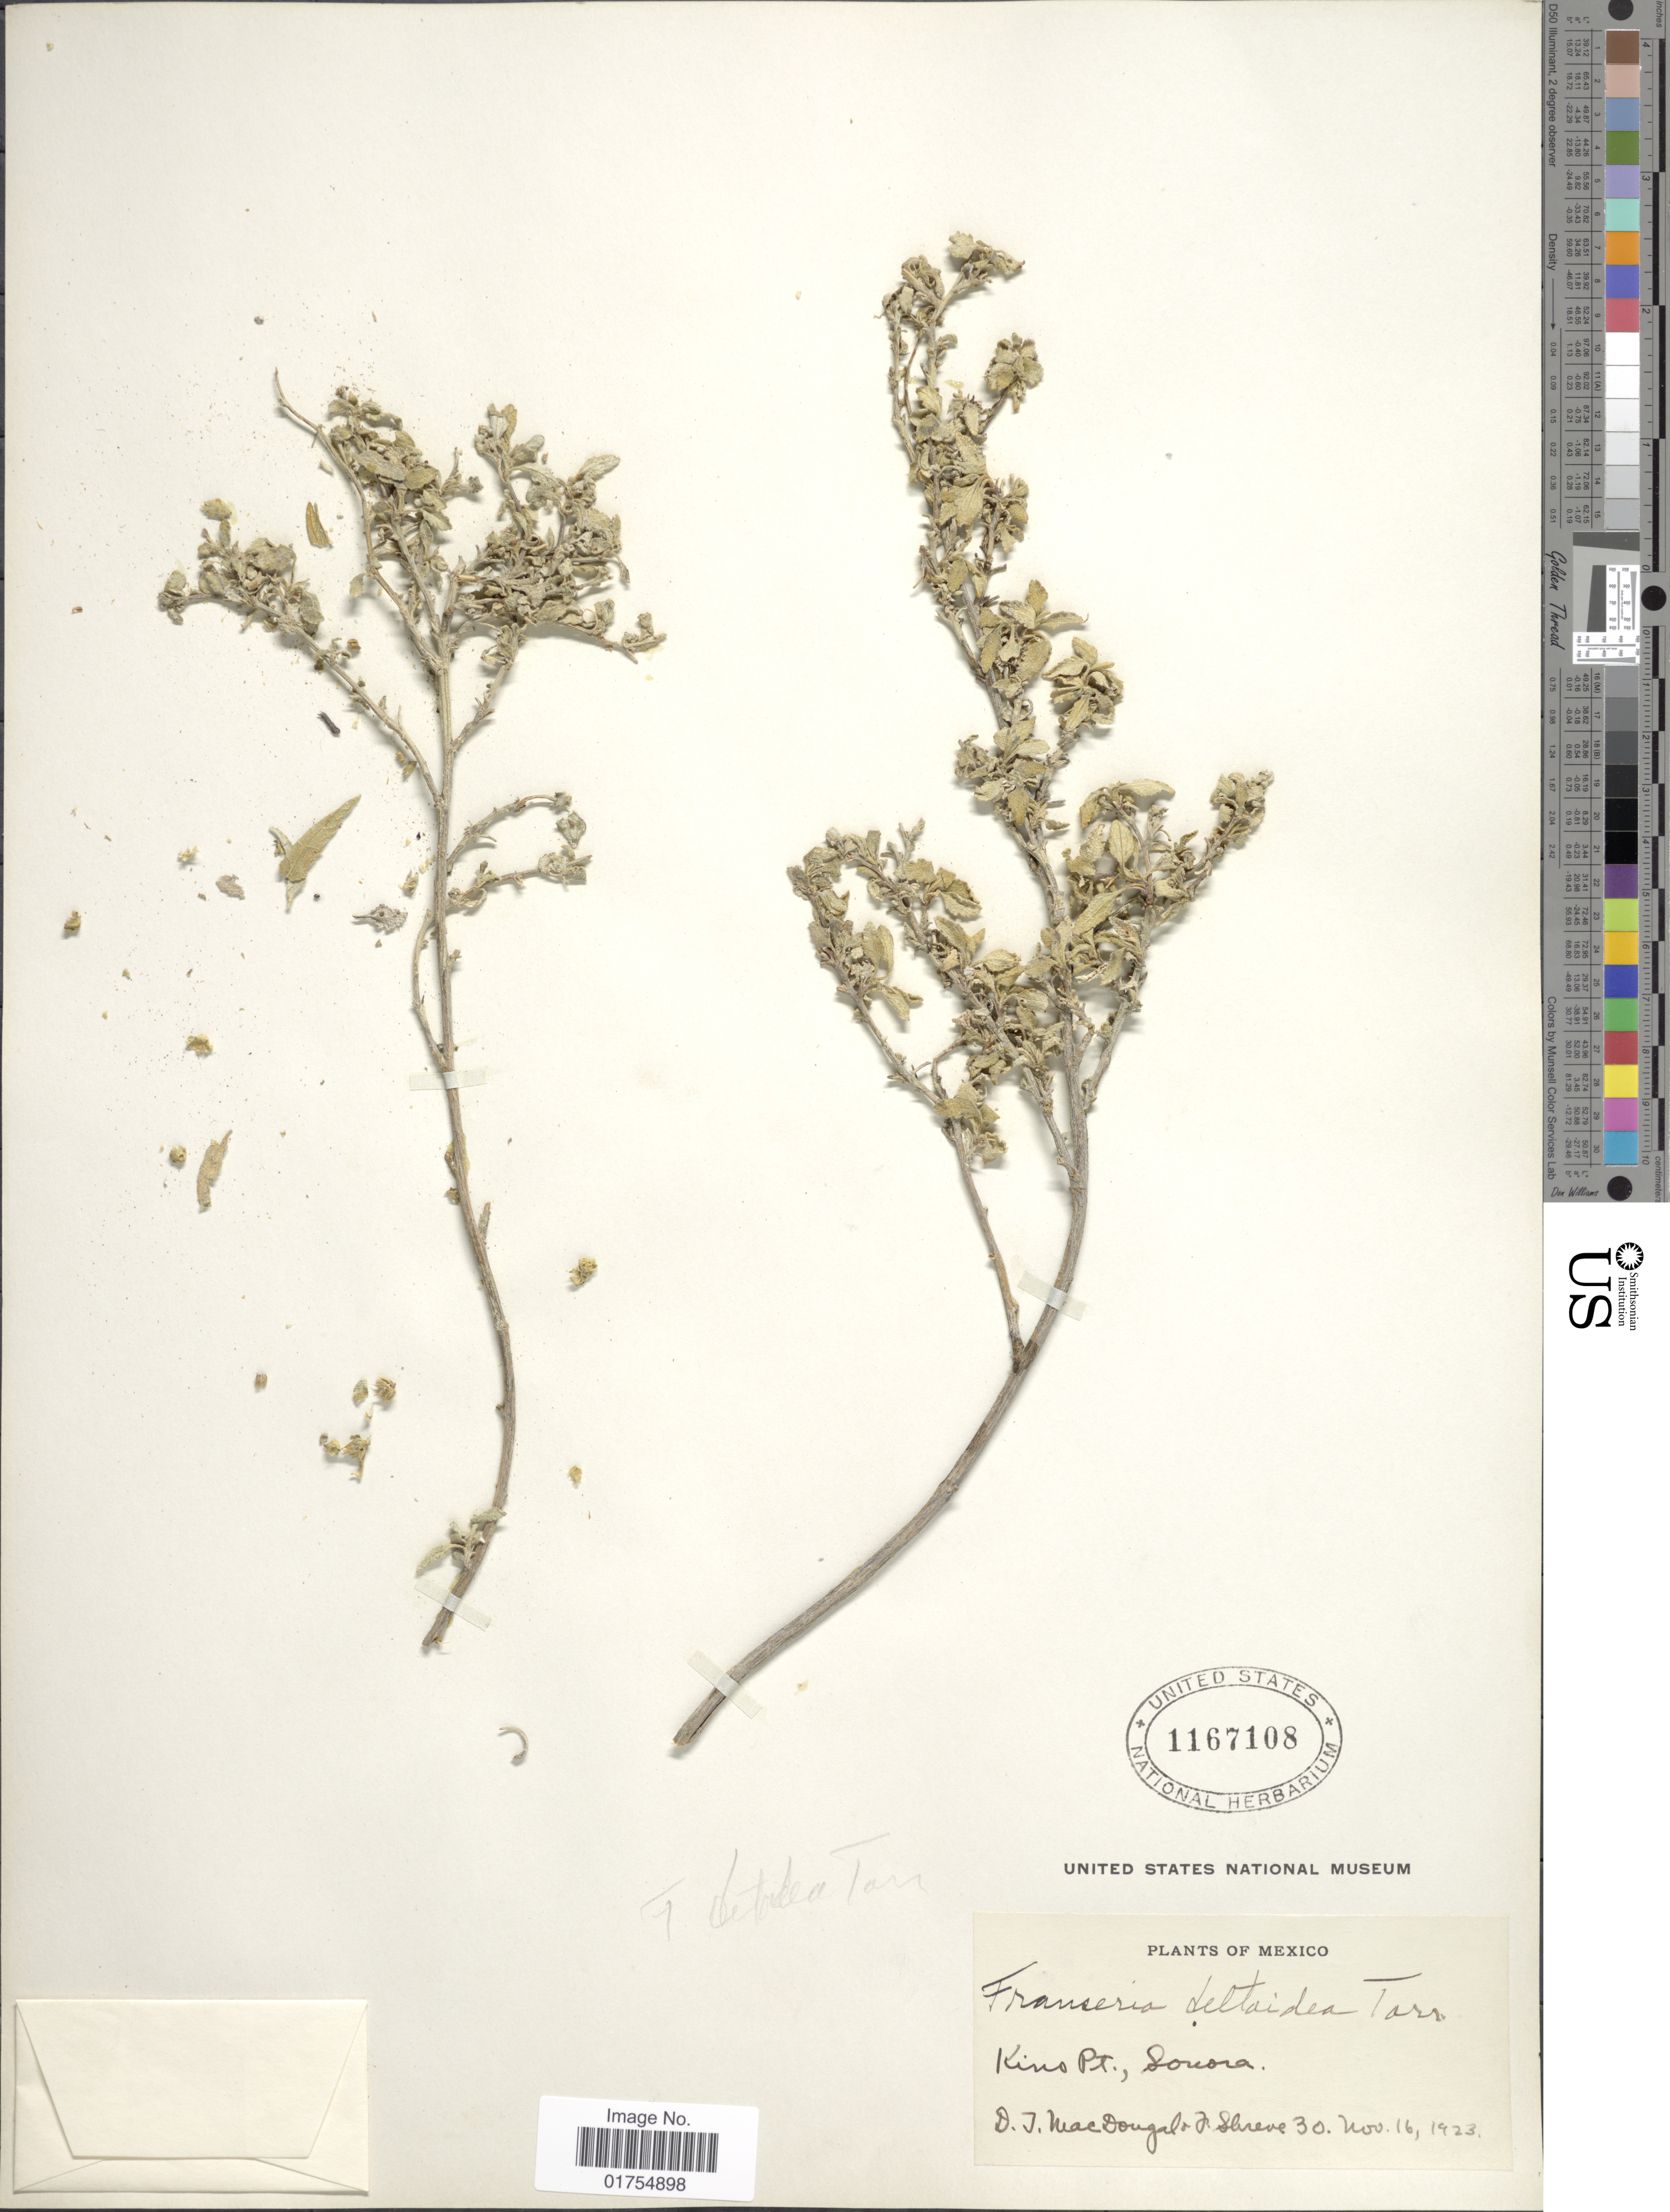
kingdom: Plantae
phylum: Tracheophyta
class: Magnoliopsida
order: Asterales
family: Asteraceae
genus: Franseria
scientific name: Franseria deltoidea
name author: Torr.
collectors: D. T. MacDougal & F. Shreve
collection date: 1923-11-16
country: Mexico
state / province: Sonora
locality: Kino Pt.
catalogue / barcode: US 1167108